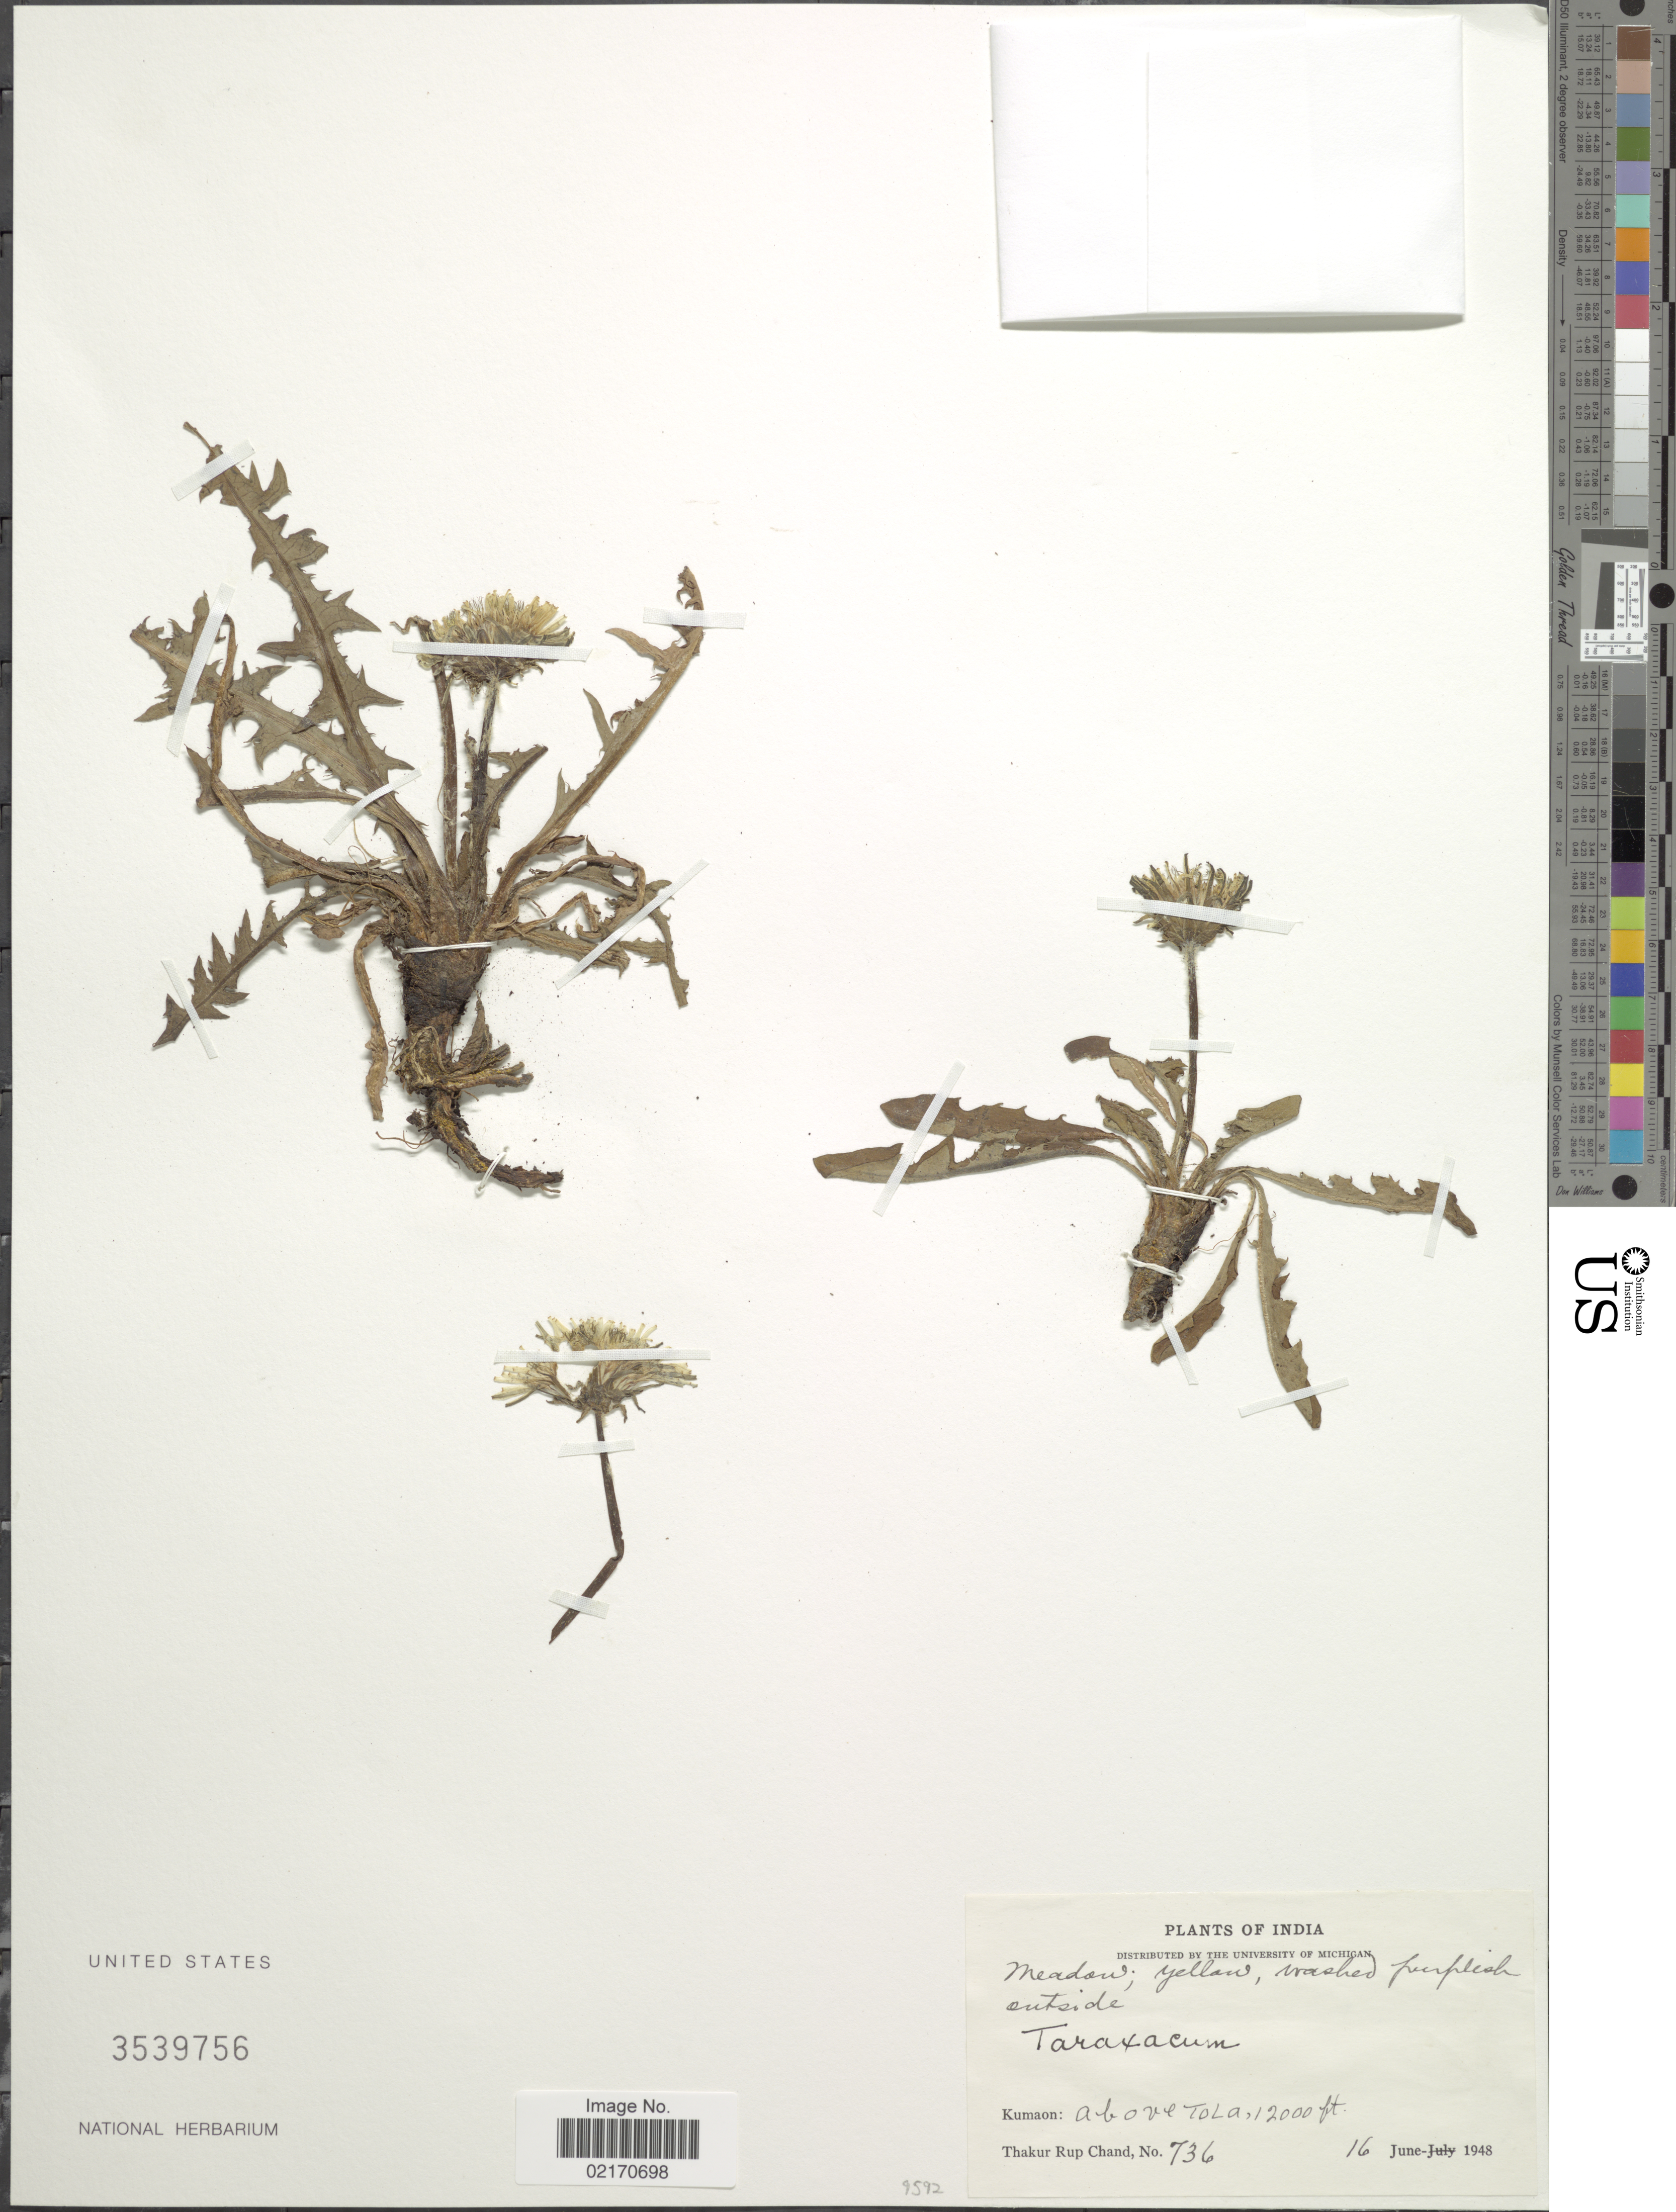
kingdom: Plantae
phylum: Tracheophyta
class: Magnoliopsida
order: Asterales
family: Asteraceae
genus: Taraxacum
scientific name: Taraxacum sp.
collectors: T. R. Chand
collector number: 736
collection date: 1948-06-16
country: India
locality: Outside, Kumaon: above Tola.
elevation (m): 3658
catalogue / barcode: US 3539756